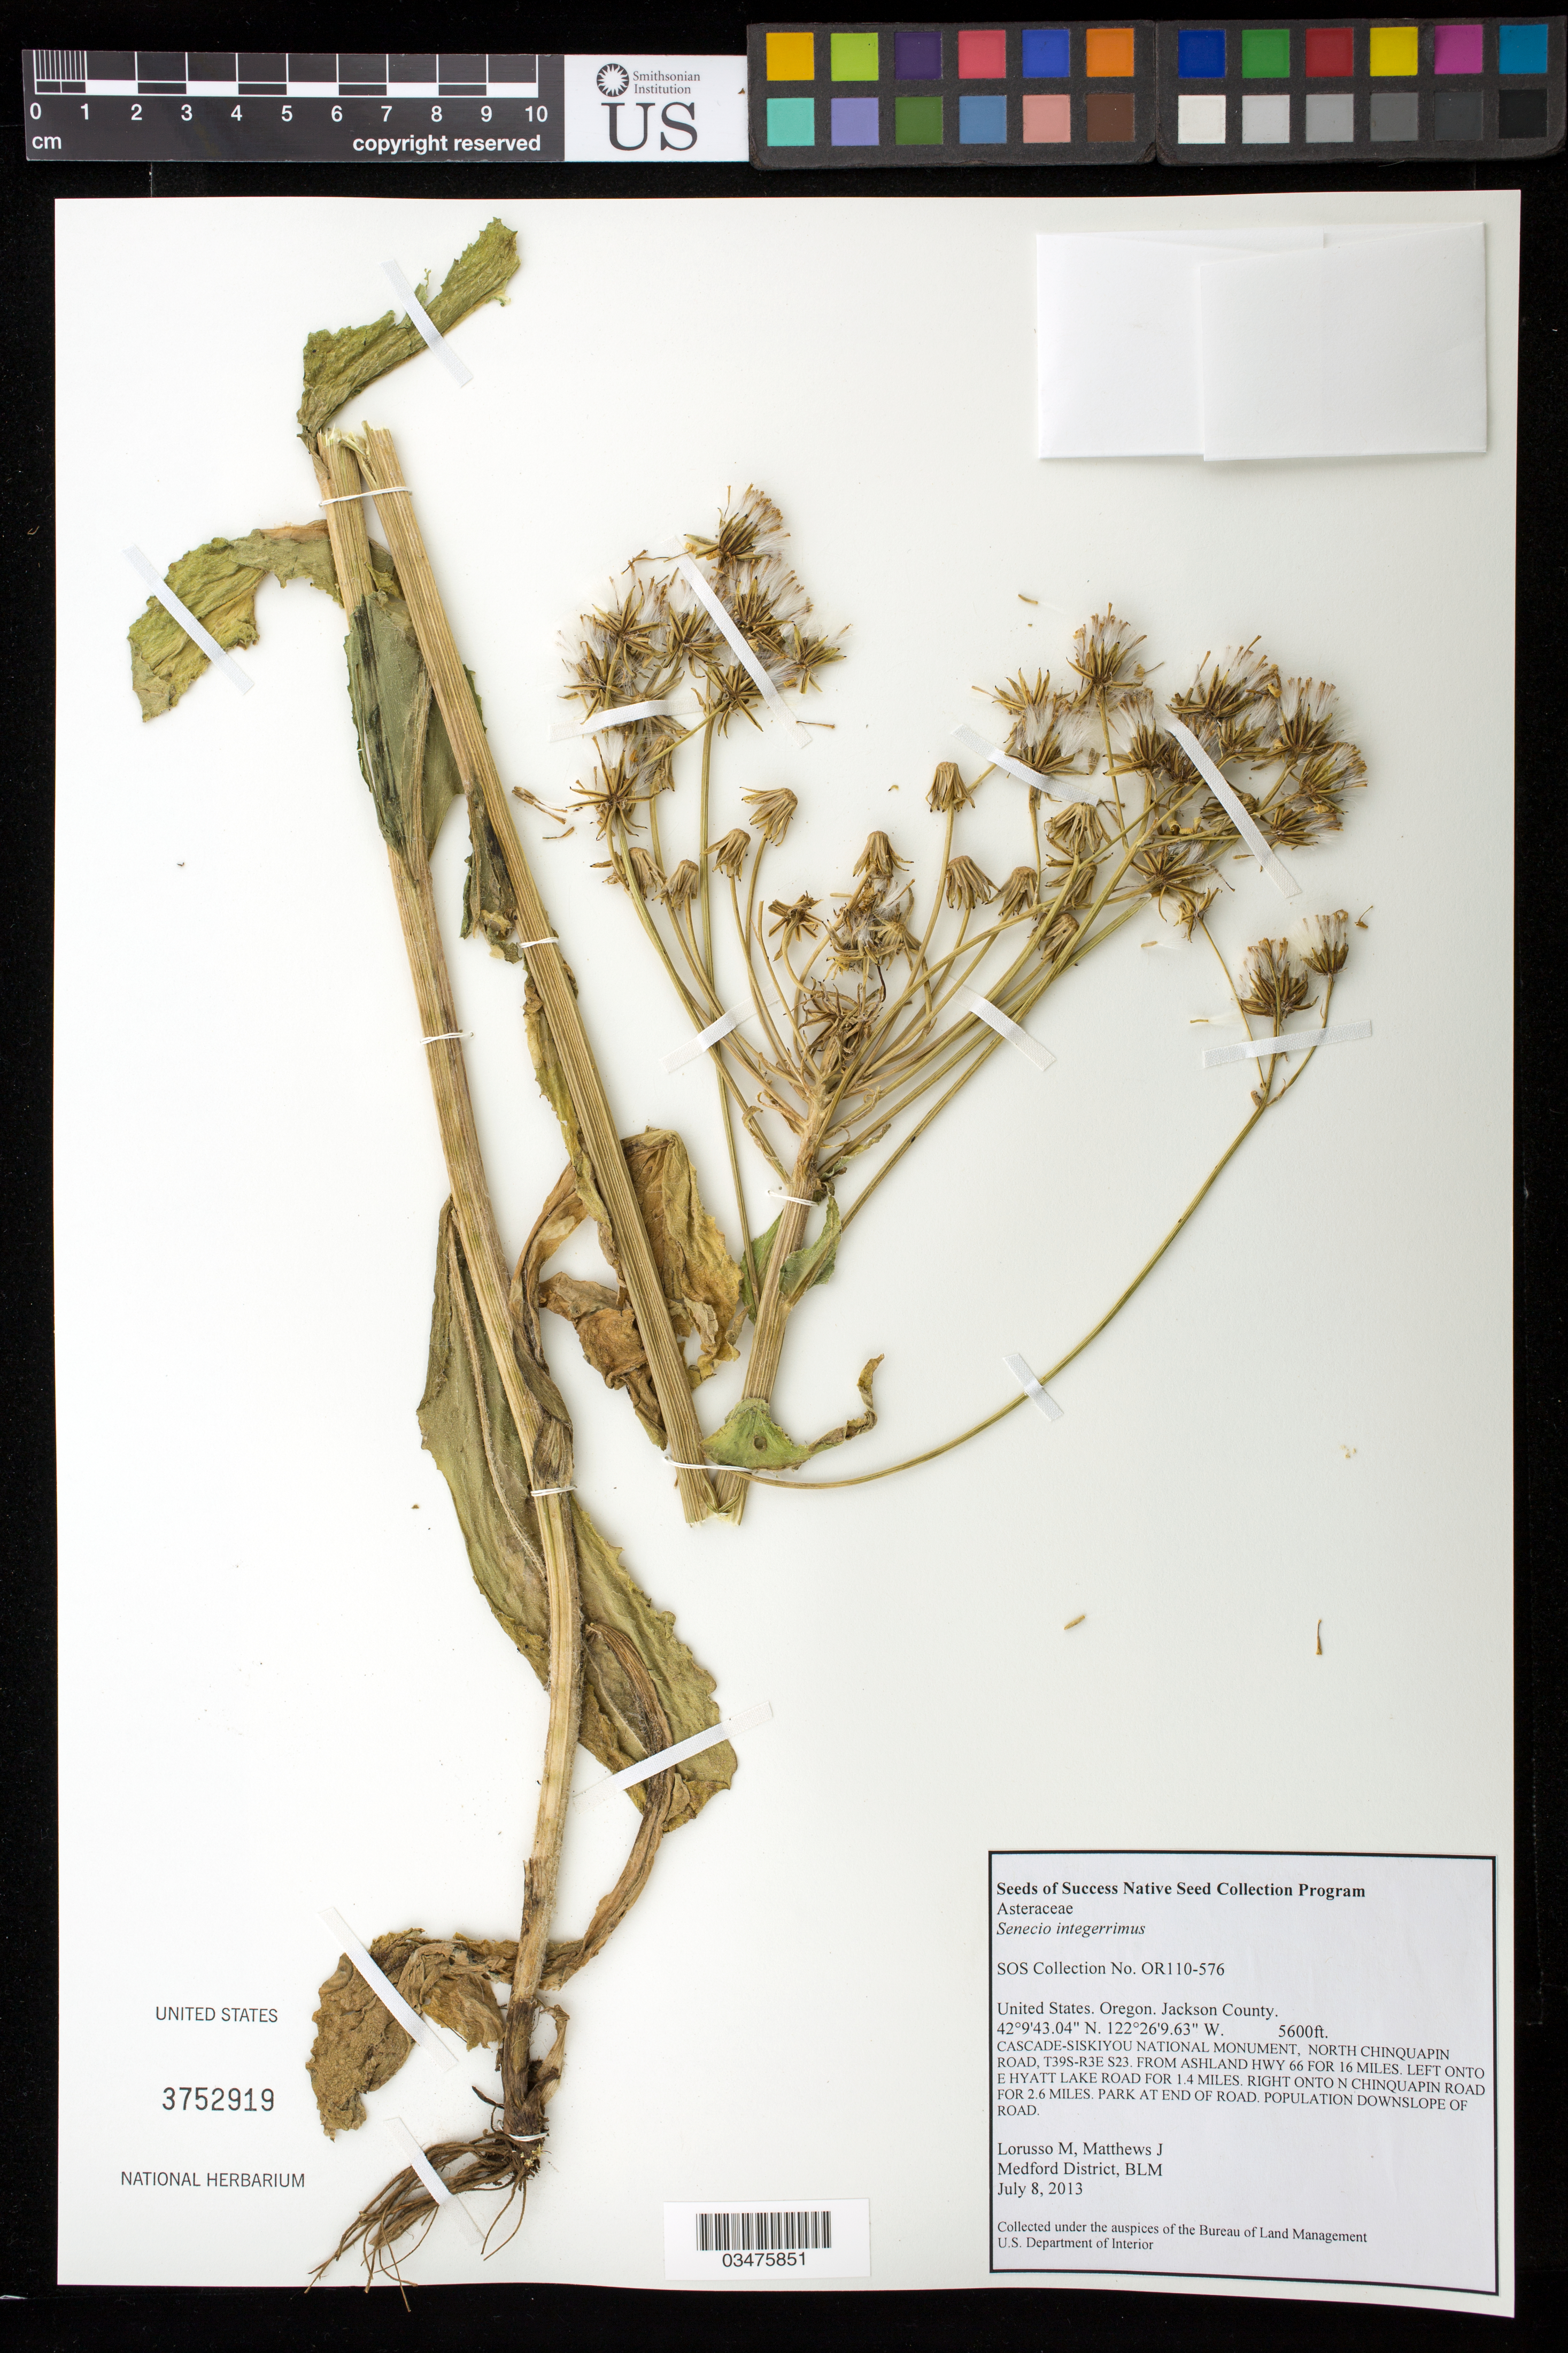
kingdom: Plantae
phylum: Tracheophyta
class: Magnoliopsida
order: Asterales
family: Asteraceae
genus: Senecio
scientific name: Senecio integerrimus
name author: Nutt.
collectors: M. Lorusso & J. Matthews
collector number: OR110-576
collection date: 2013-07-08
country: United States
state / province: Oregon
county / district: Jackson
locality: Cascade-Siskiyou National Monument, North Chinquapin Road.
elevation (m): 1707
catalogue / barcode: US 3752919